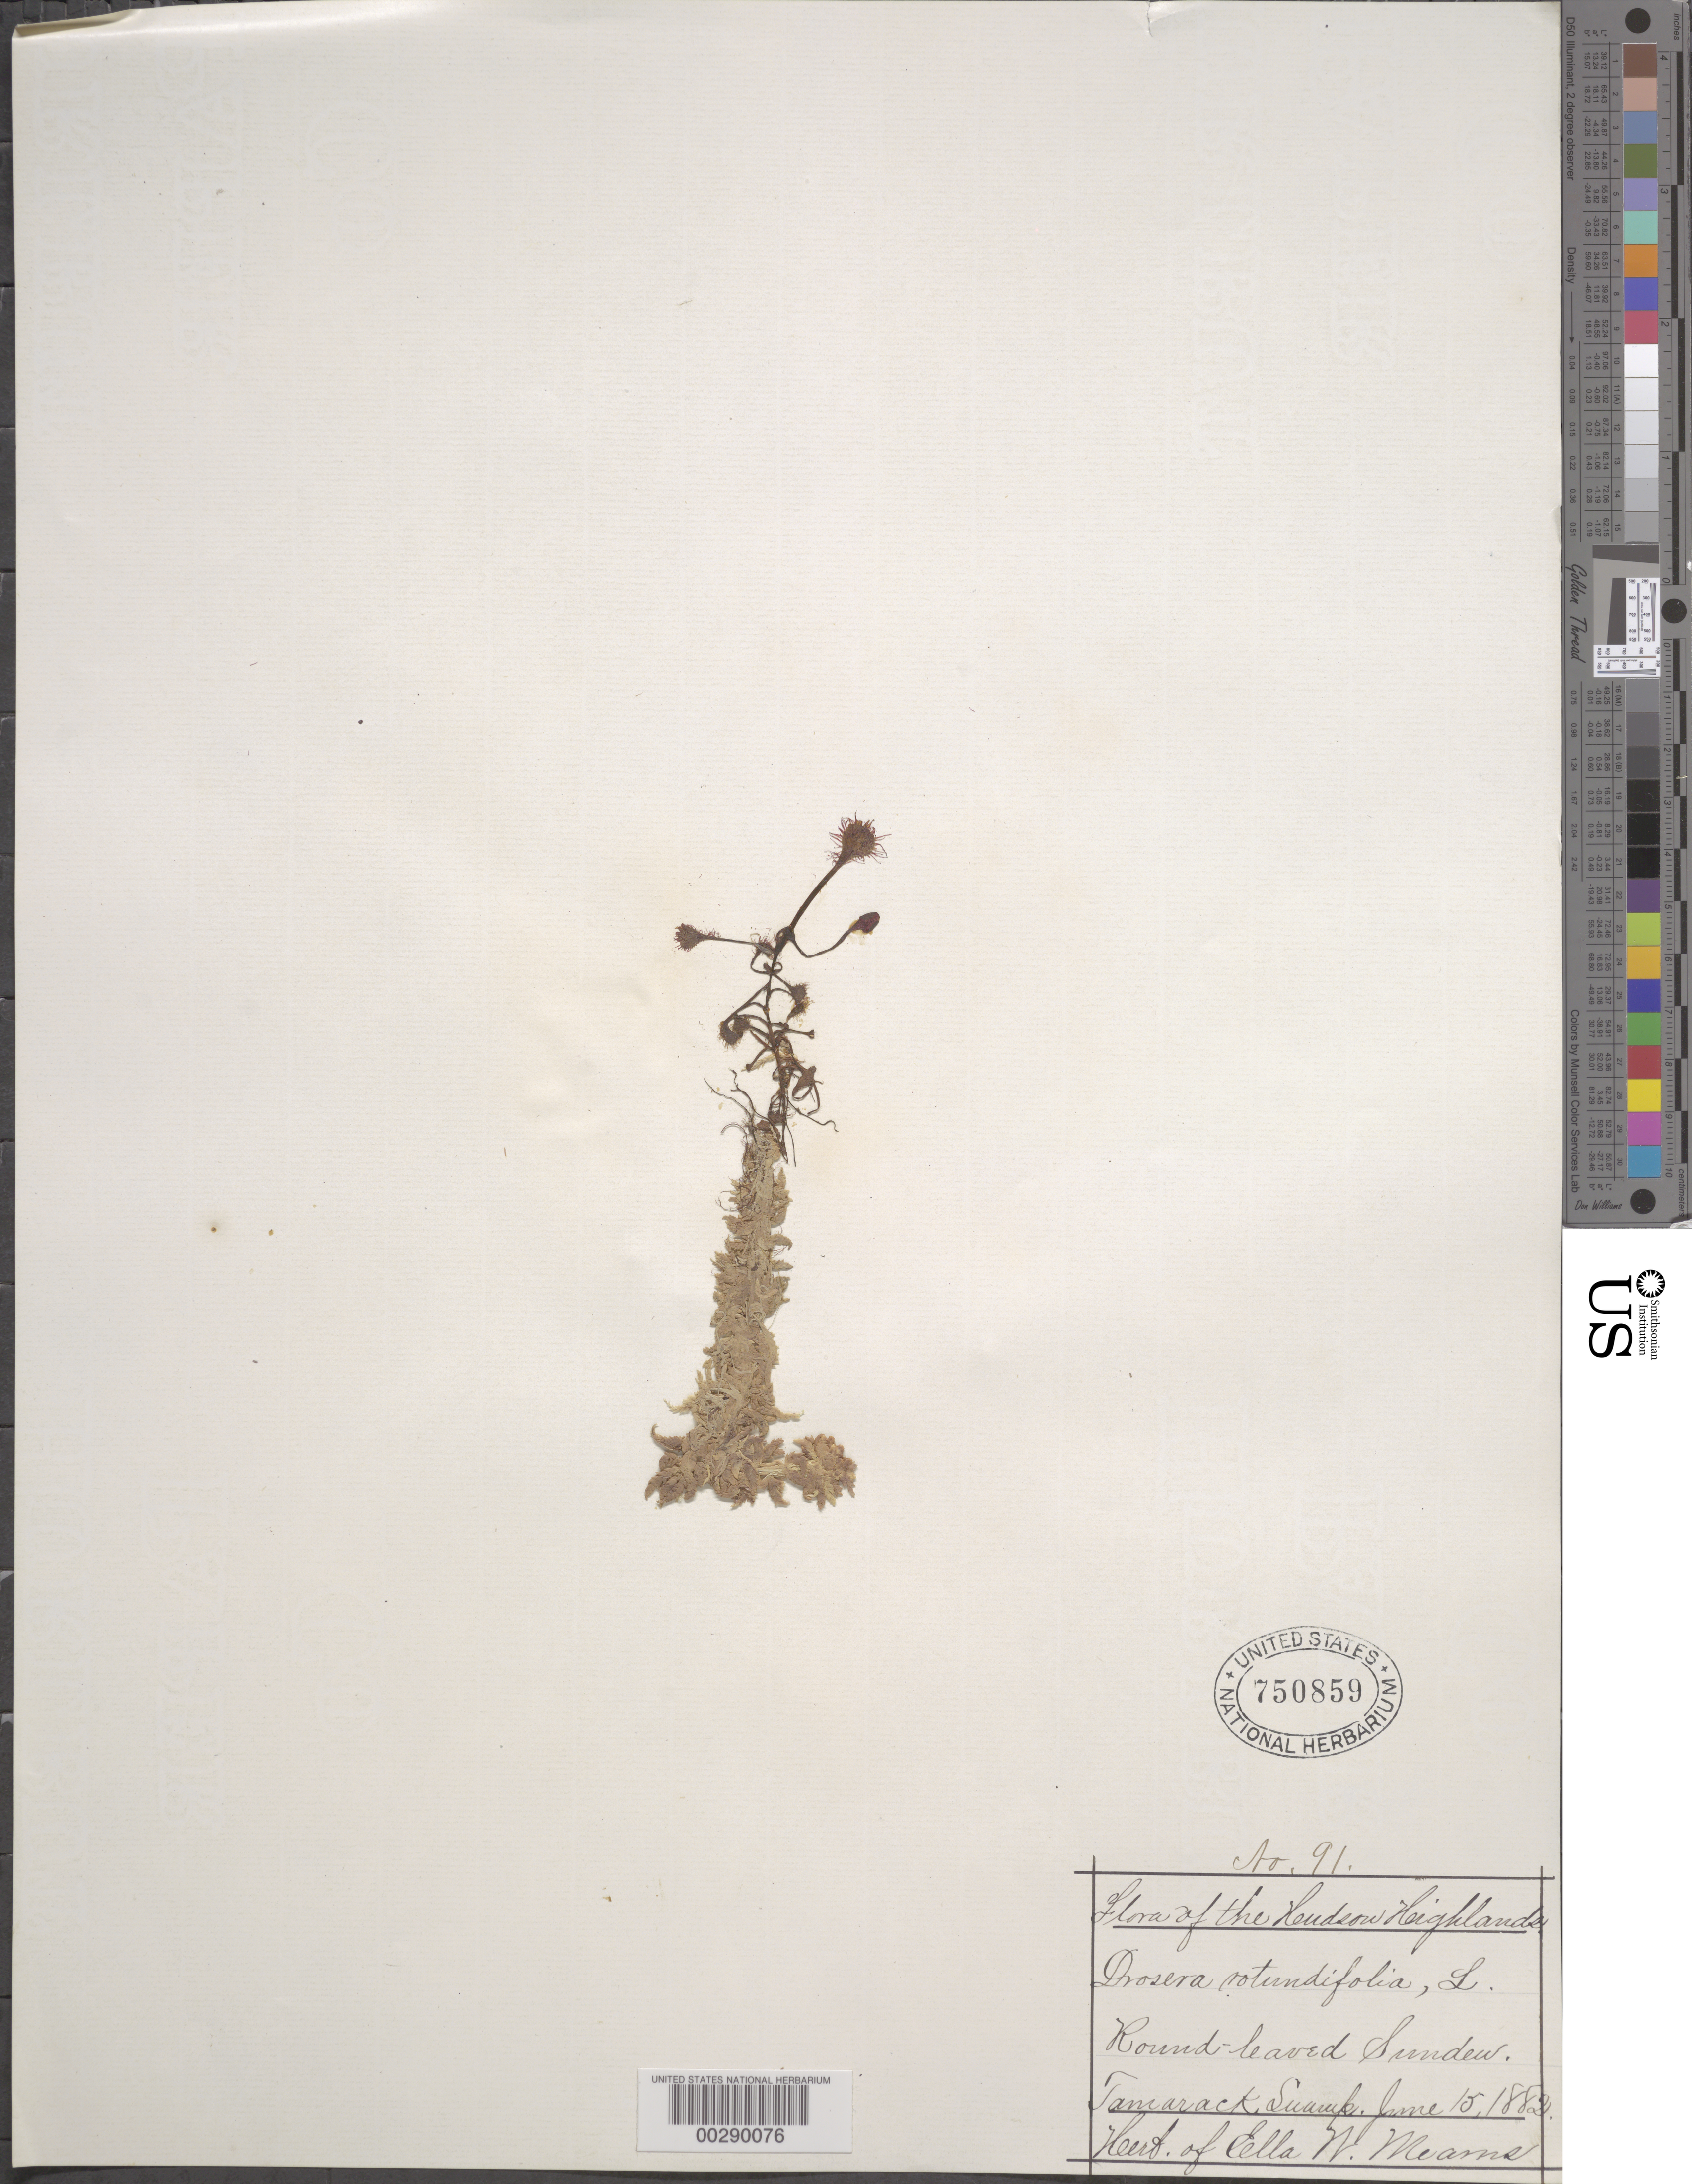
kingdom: Plantae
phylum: Tracheophyta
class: Magnoliopsida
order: Caryophyllales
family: Droseraceae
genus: Drosera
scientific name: Drosera rotundifolia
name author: L.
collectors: E. W. Mearns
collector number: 91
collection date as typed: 15 Jun 1882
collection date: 1882-06-15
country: Canada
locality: Hendson highlands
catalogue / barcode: US 750859